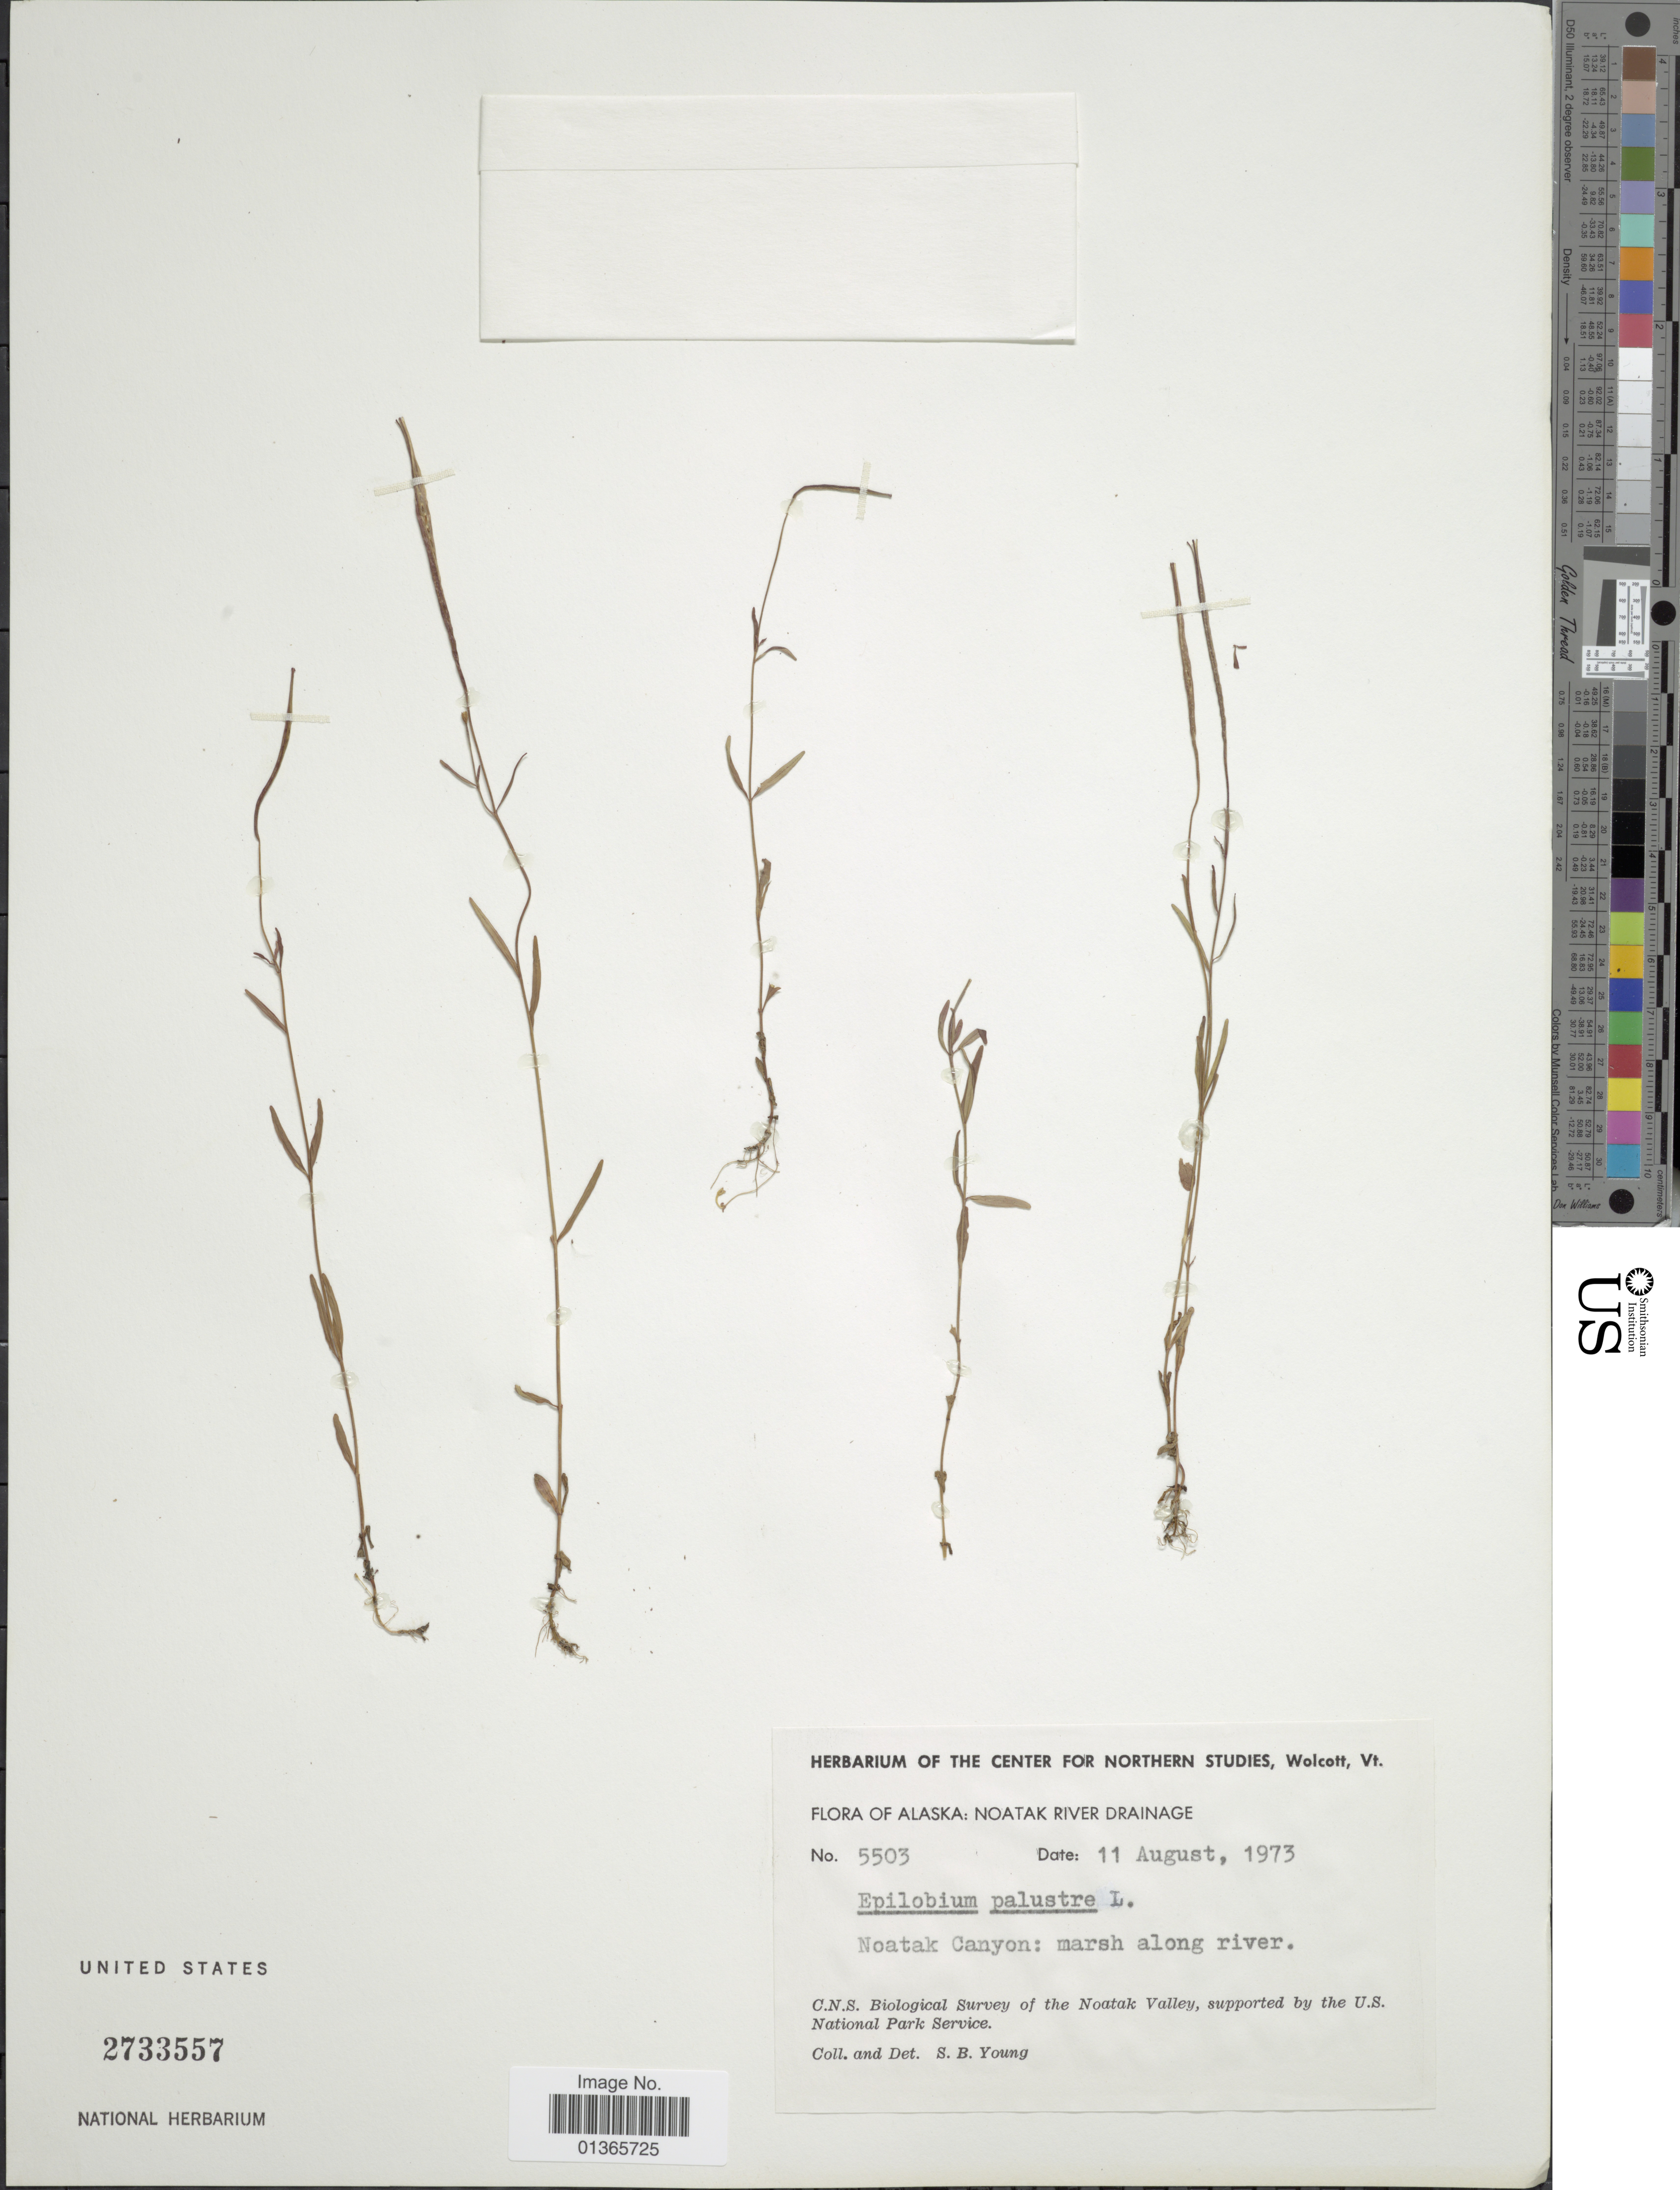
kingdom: Plantae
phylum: Tracheophyta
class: Magnoliopsida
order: Myrtales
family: Onagraceae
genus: Epilobium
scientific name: Epilobium palustre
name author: L.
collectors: S. Young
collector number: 5503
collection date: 1973-08-11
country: United States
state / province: Alaska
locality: Noatak River Drainage. Noatak Canyon: marsh along river.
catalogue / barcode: US 2733557